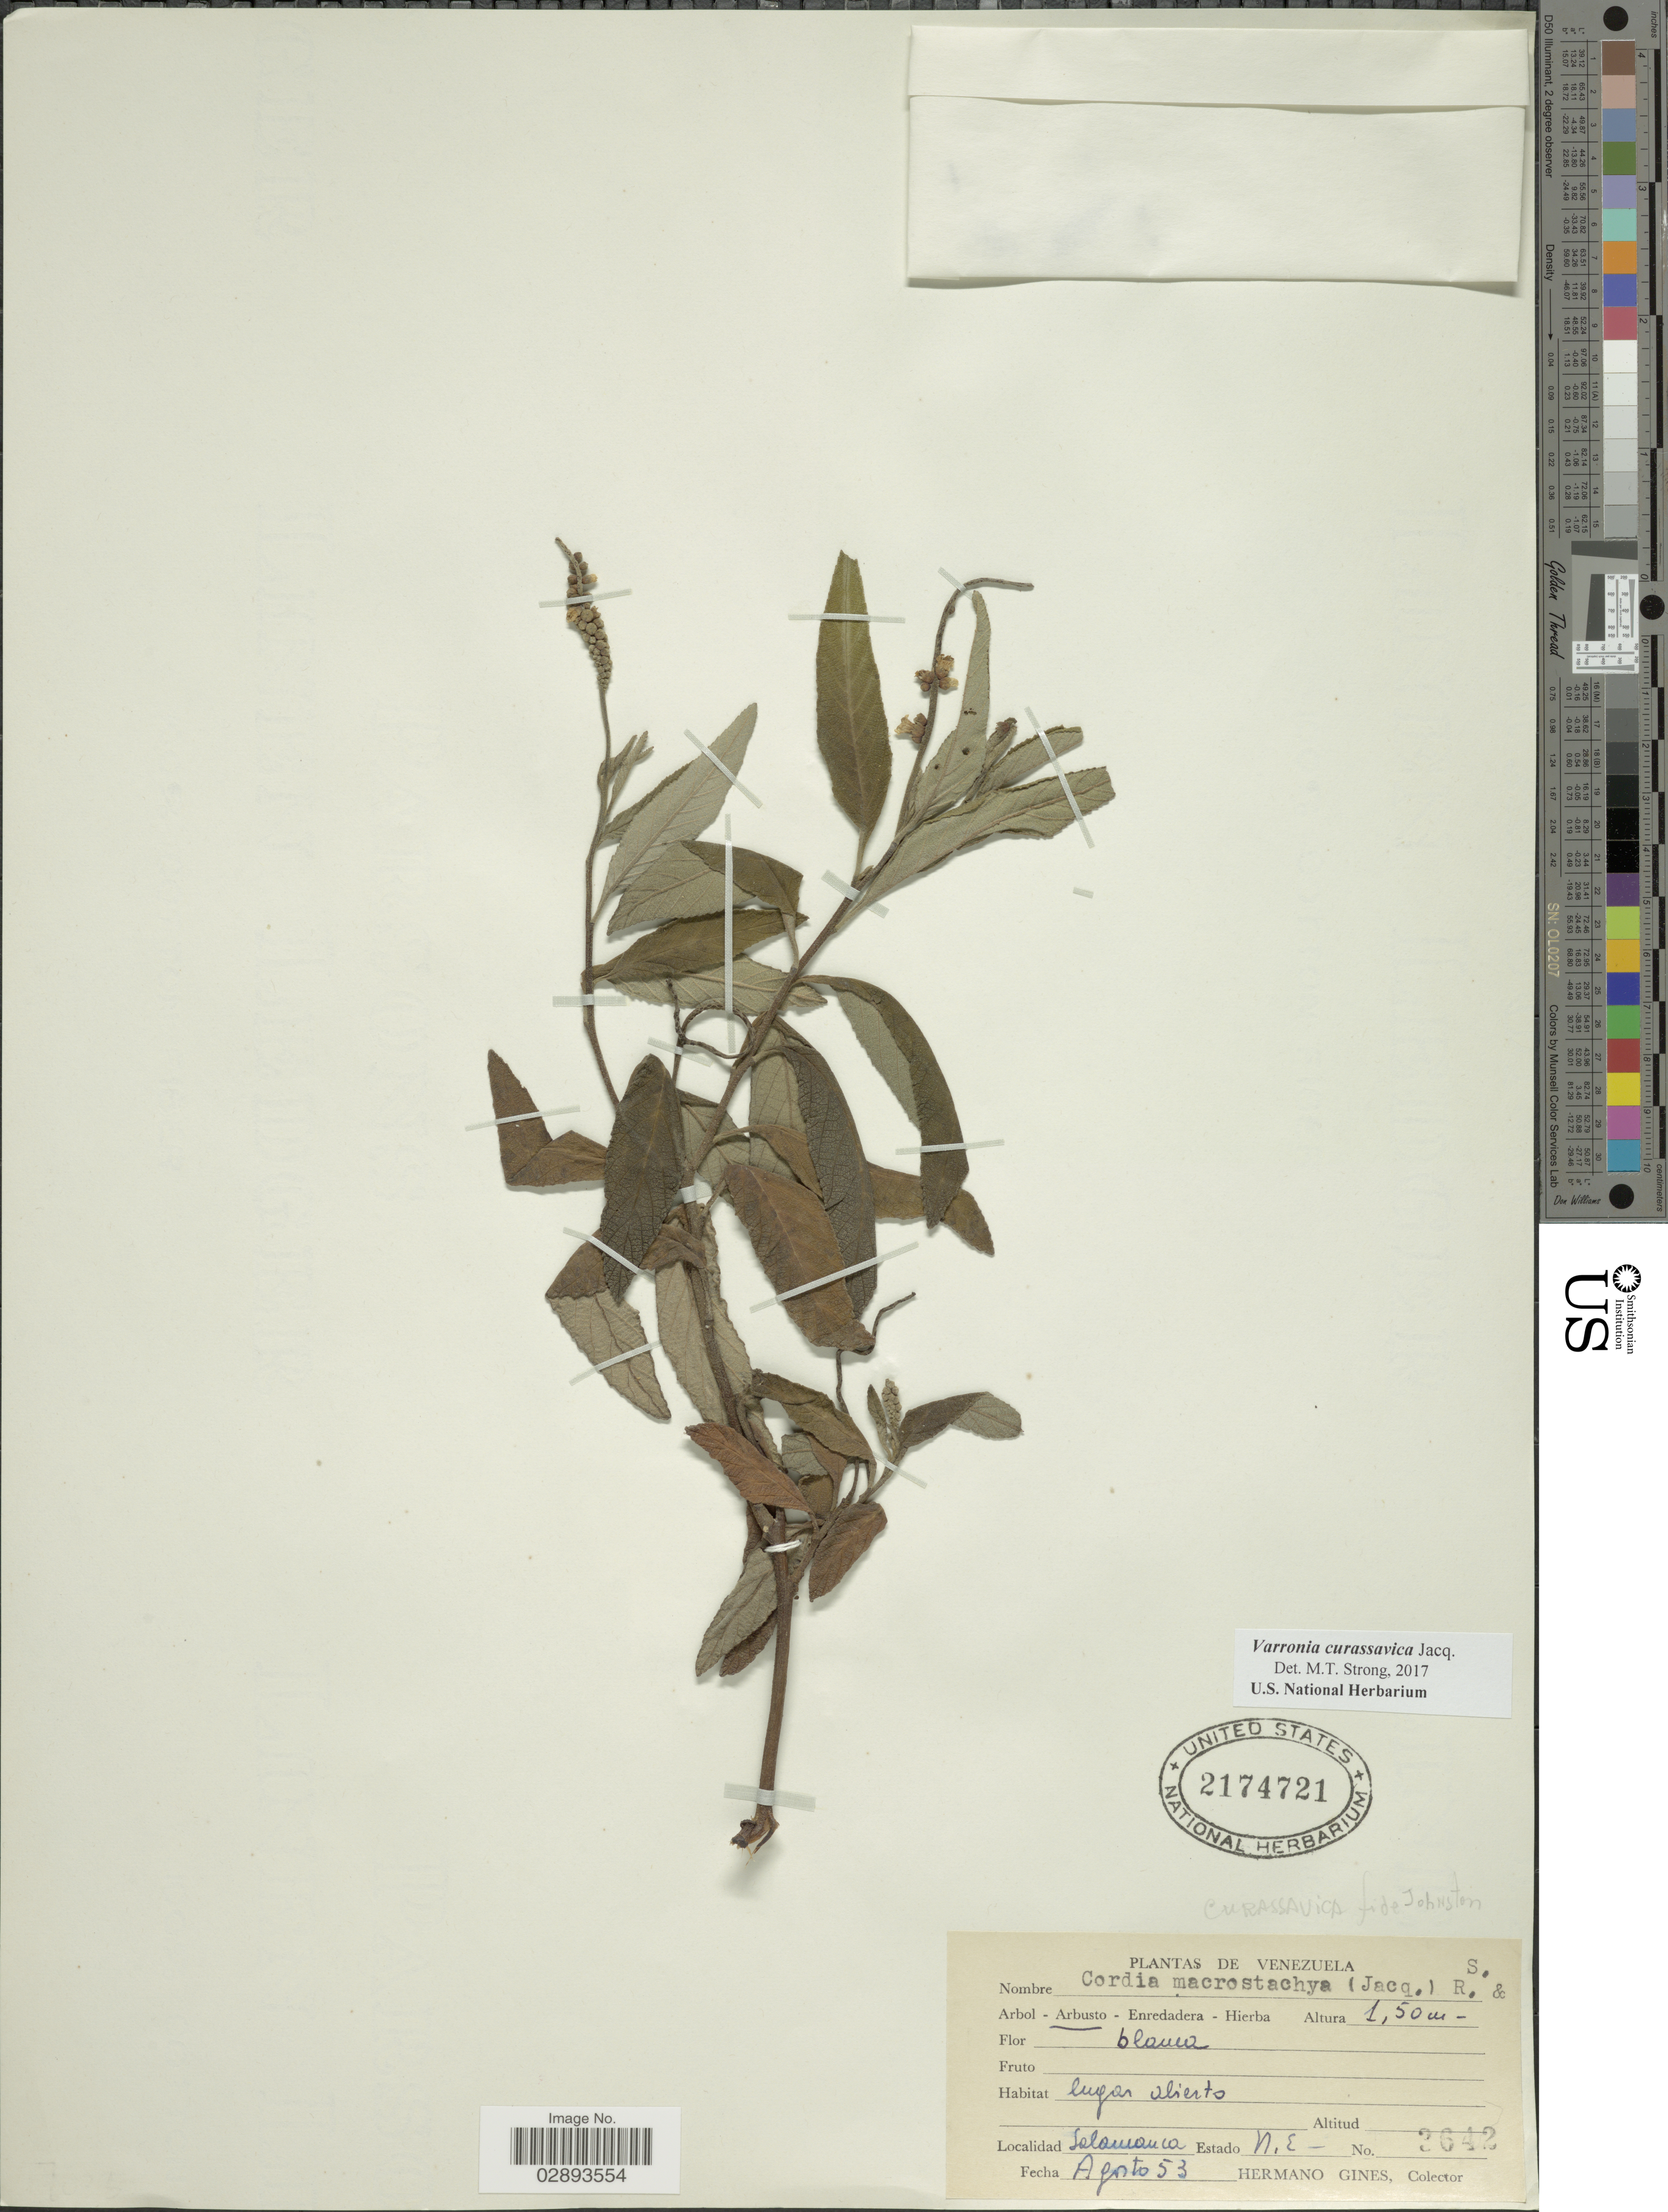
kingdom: Plantae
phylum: Tracheophyta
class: Magnoliopsida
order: Boraginales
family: Cordiaceae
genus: Varronia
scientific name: Varronia curassavica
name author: Jacq.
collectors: Bro. Gines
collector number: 3642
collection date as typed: Transcribed d/m/y: /8/53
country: Venezuela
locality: Solamanca, Estado N.E.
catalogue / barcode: US 2174721